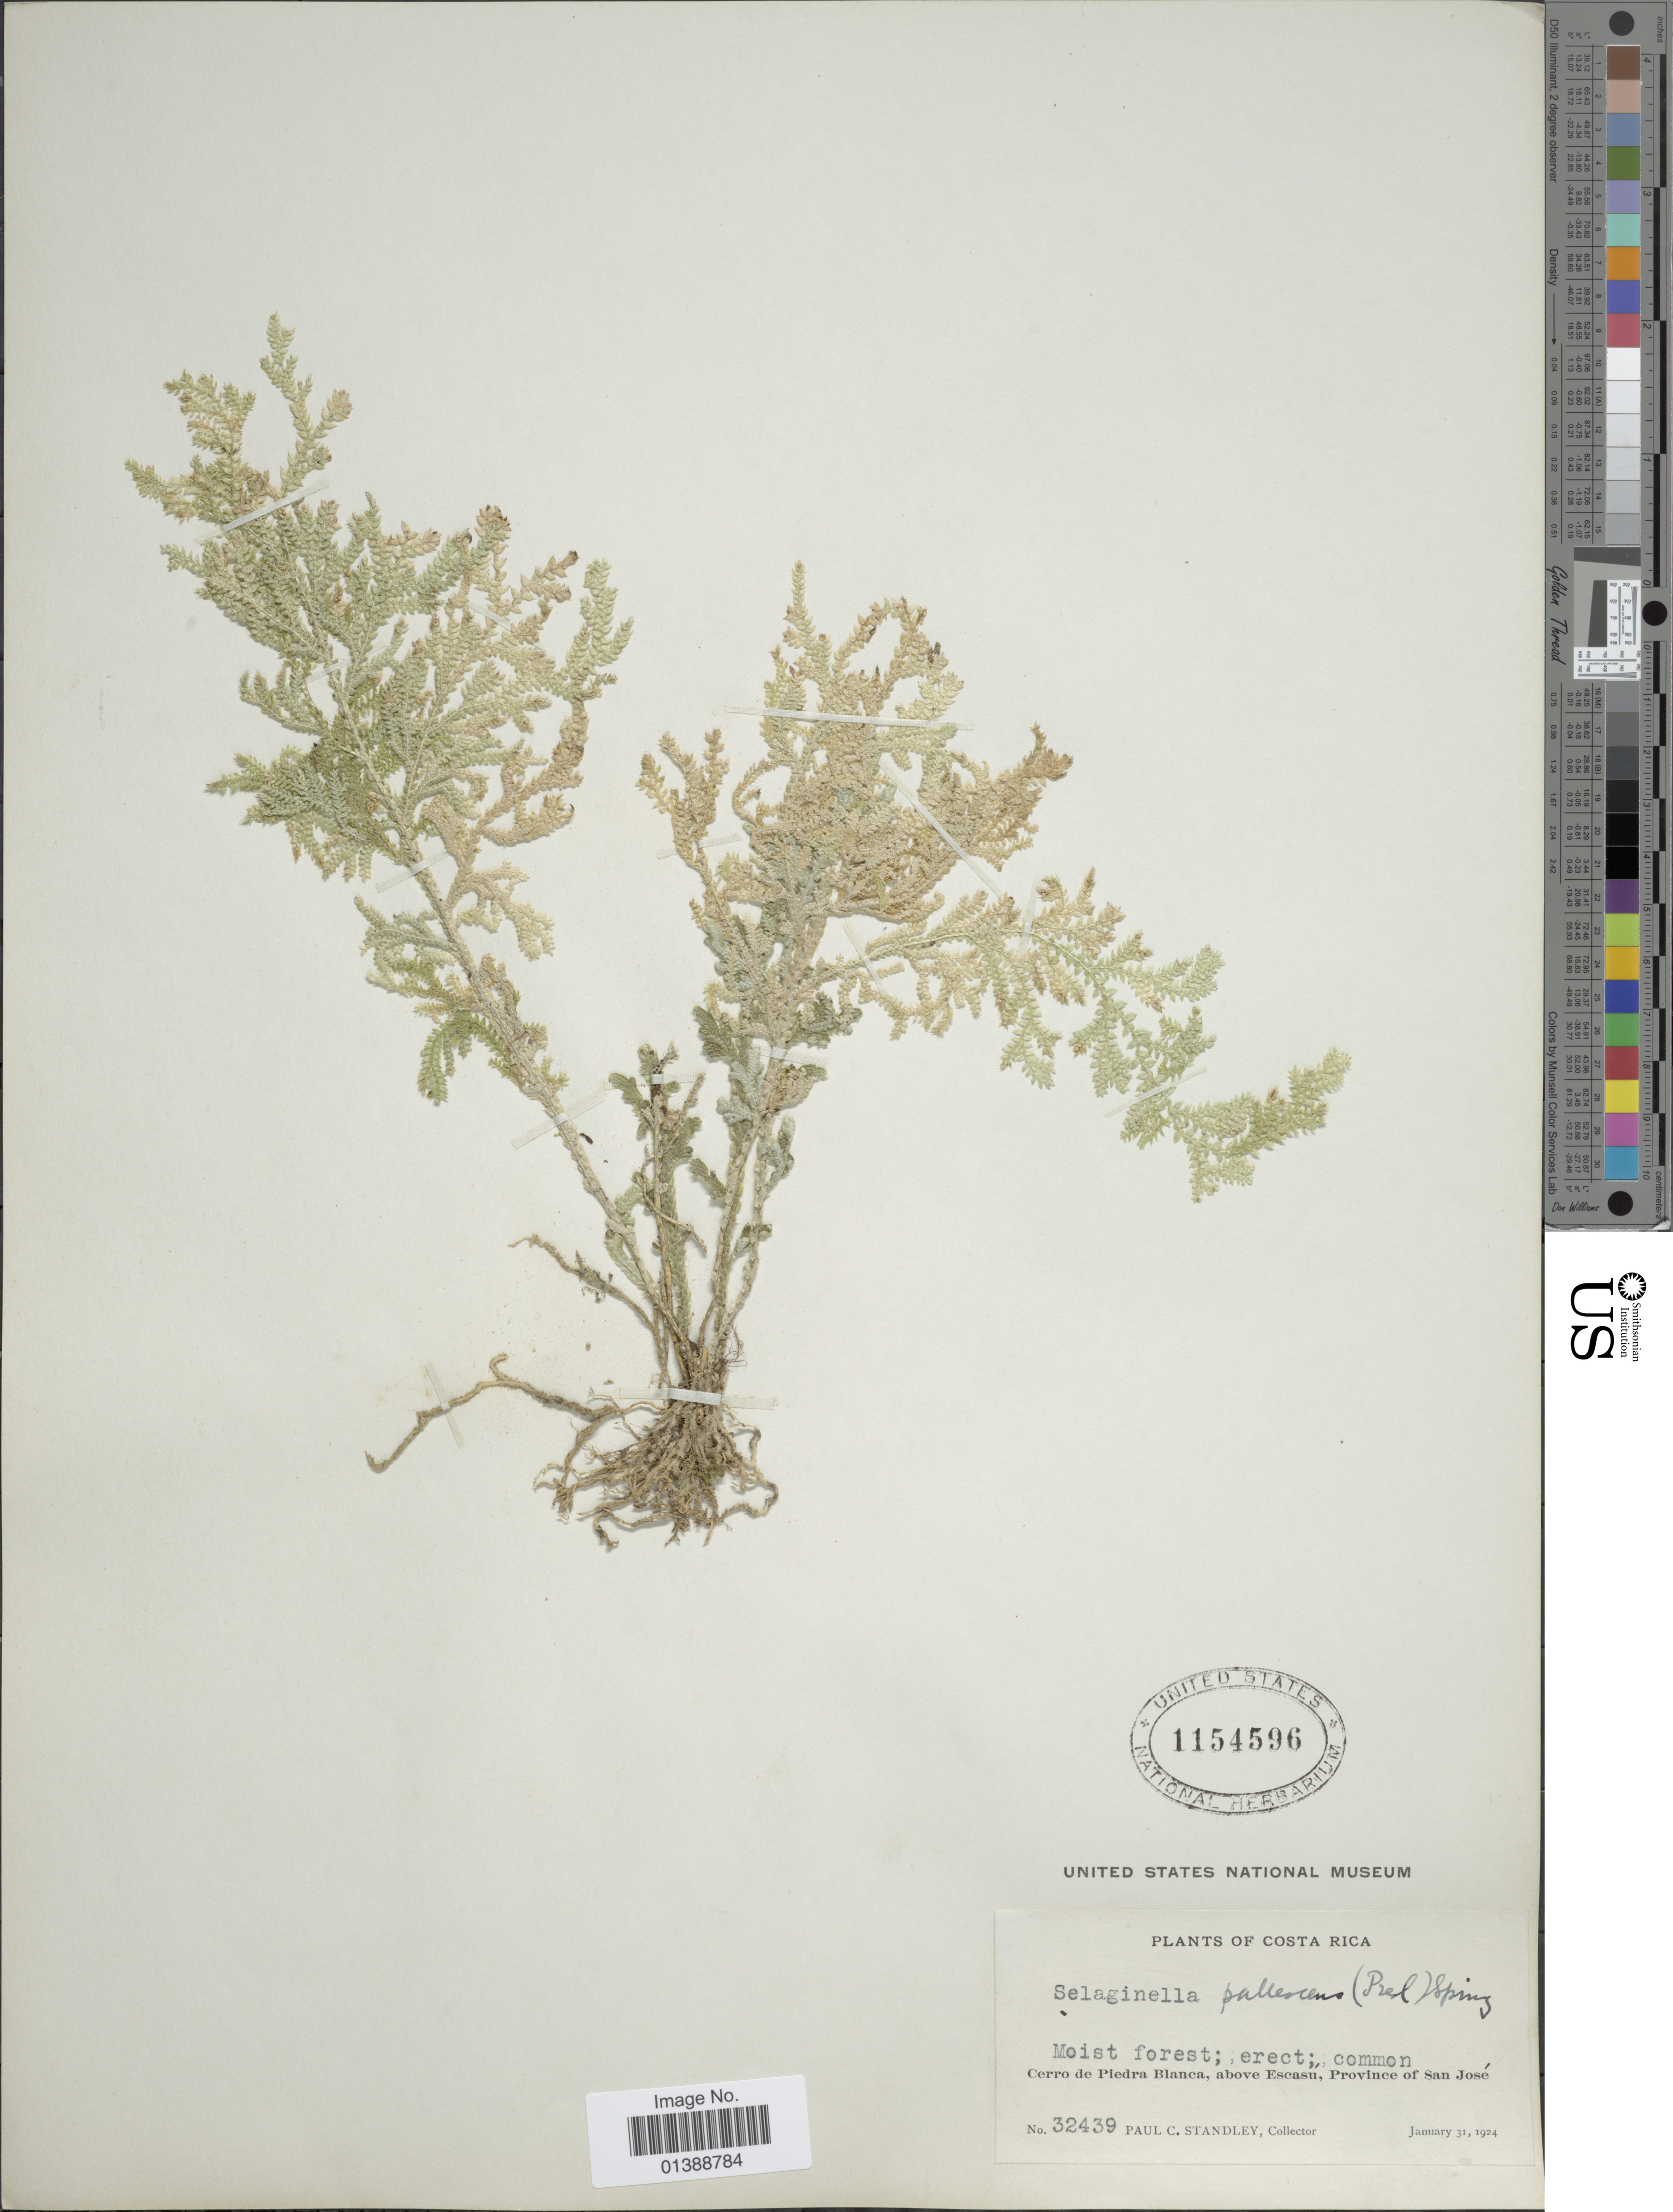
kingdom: Plantae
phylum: Tracheophyta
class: Lycopodiopsida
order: Selaginellales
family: Selaginellaceae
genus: Selaginella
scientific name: Selaginella pallescens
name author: (C. Presl) Spring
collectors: P. C. Standley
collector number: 32439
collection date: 1924-01-31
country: Costa Rica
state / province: San José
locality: Cerro de Piedra Blanca, above Escasu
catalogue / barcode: US 1154596